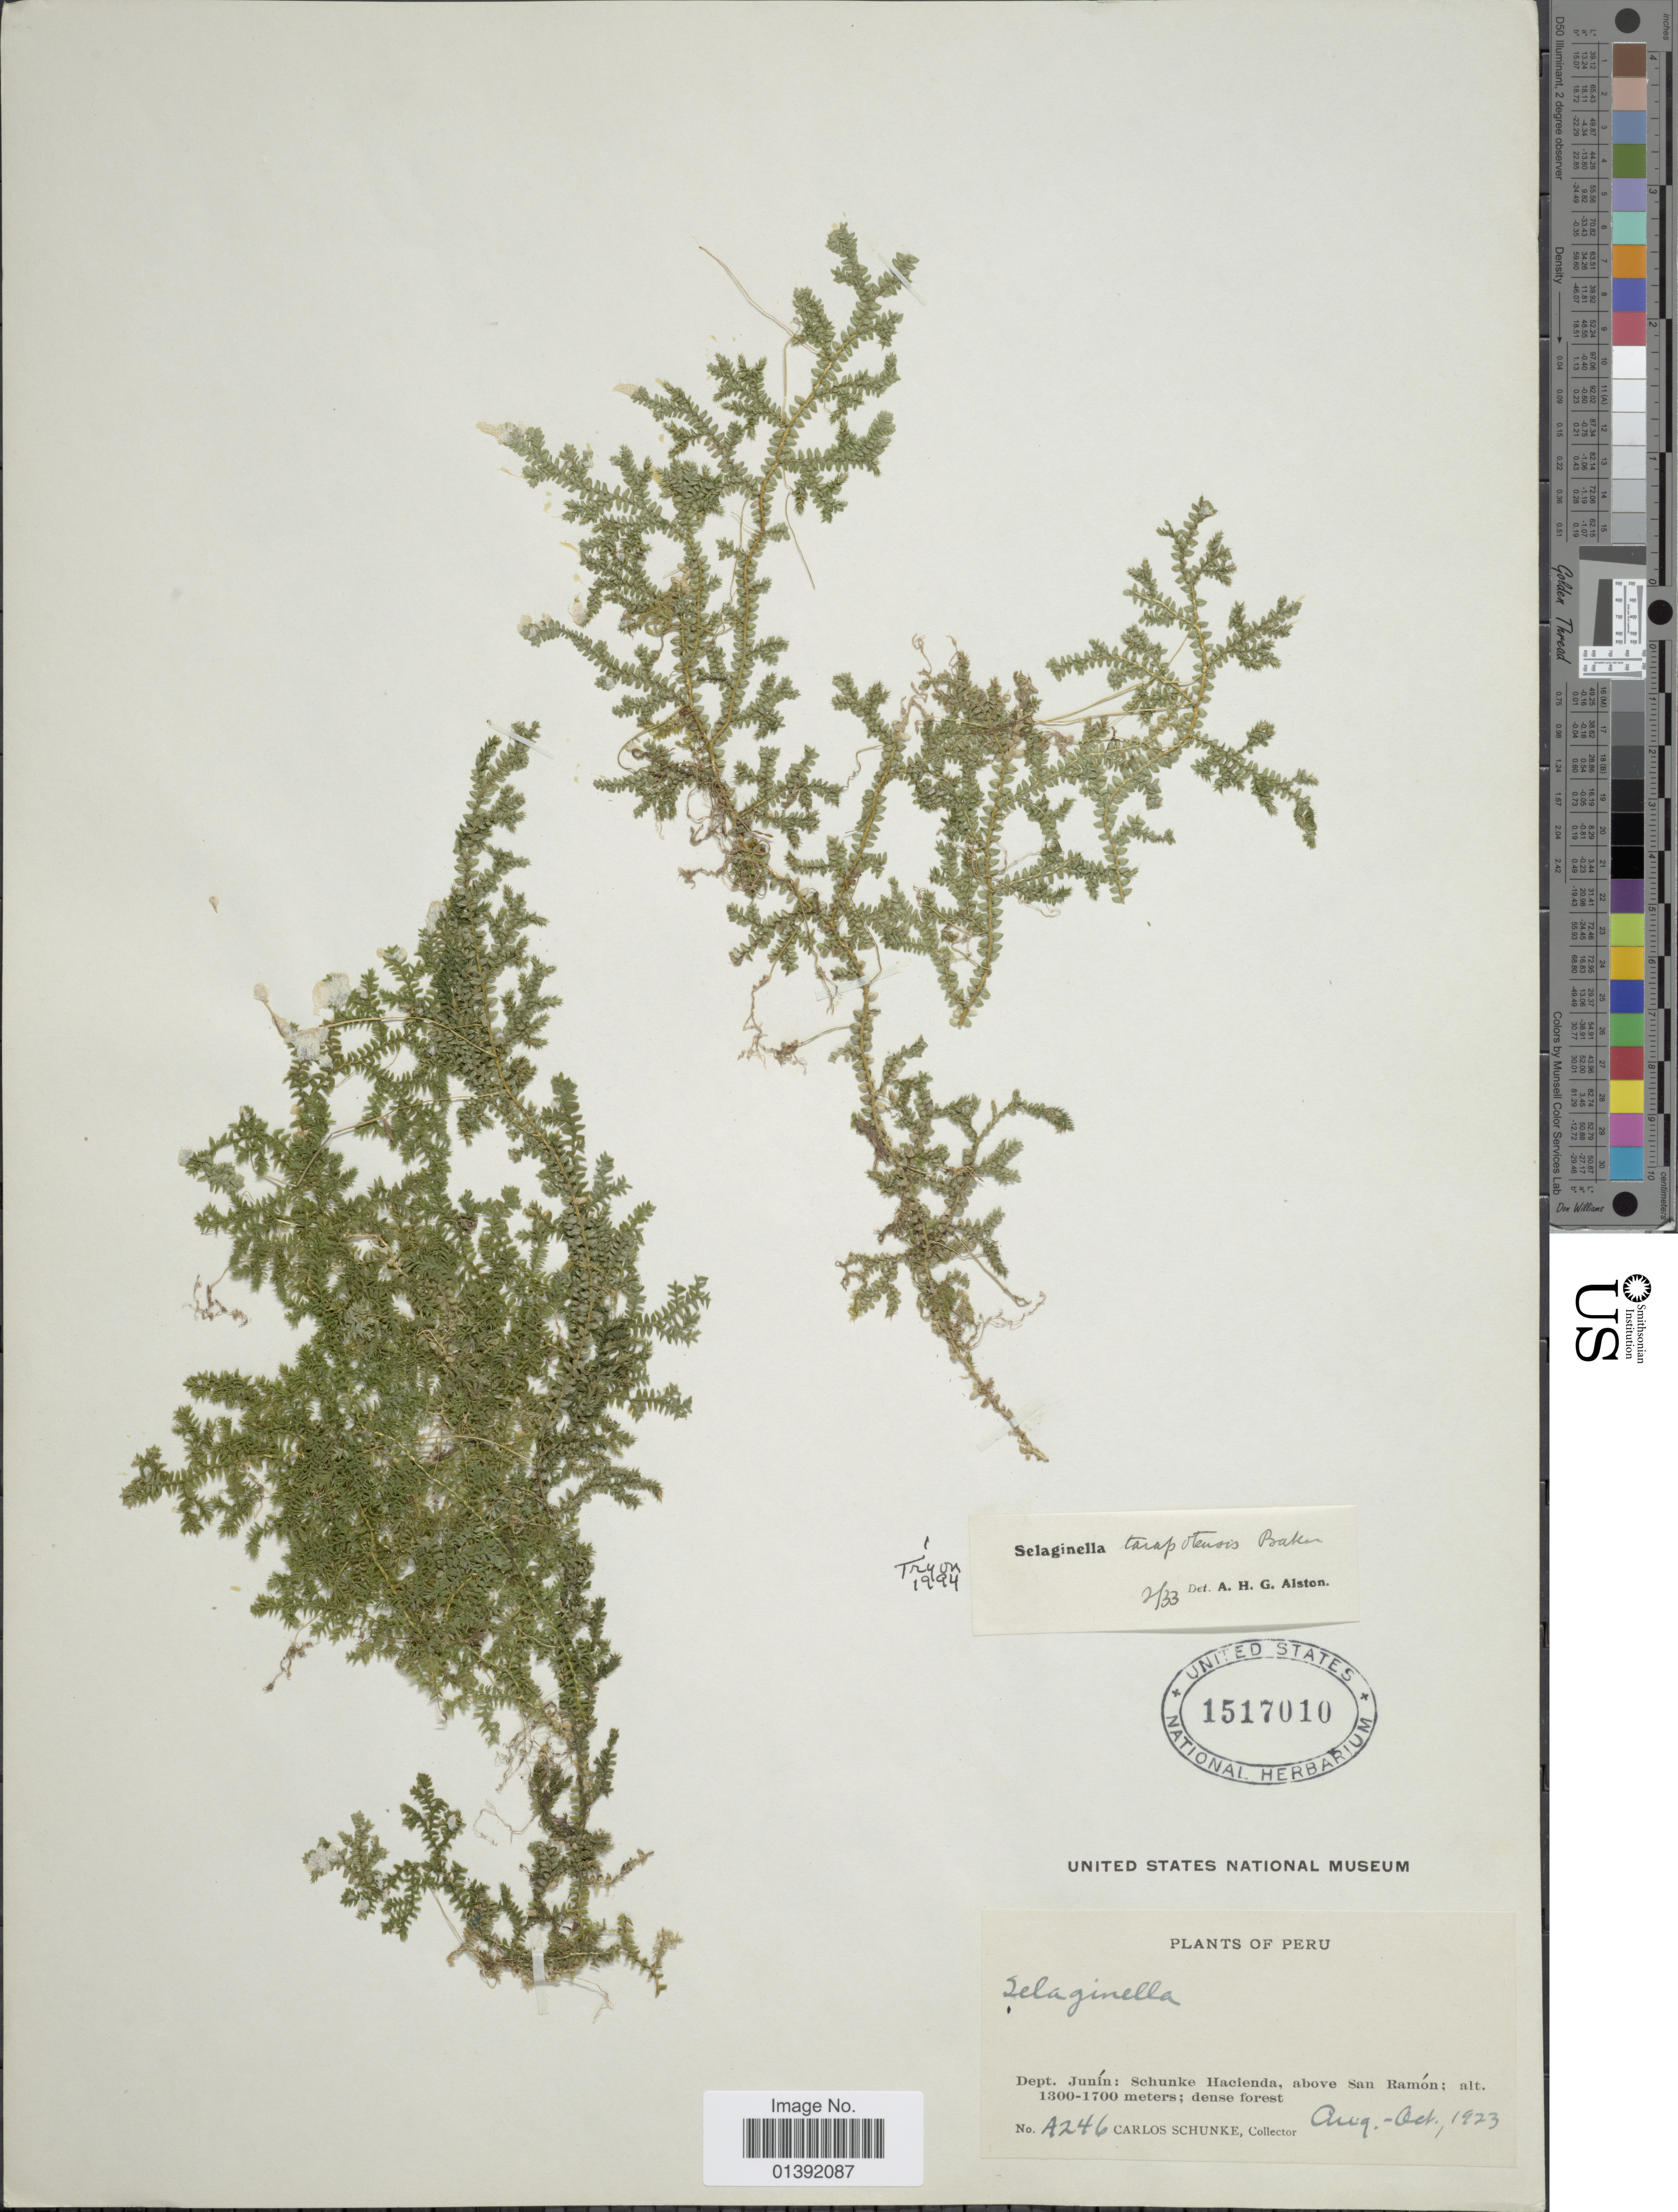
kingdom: Plantae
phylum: Tracheophyta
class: Lycopodiopsida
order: Selaginellales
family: Selaginellaceae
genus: Selaginella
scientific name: Selaginella tarapotensis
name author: Baker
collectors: C. Schunke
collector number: A246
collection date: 1923-08/1923-10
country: Peru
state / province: Junín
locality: Schunke Hacienda, above San Ramón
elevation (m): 1300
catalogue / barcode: US 1517010